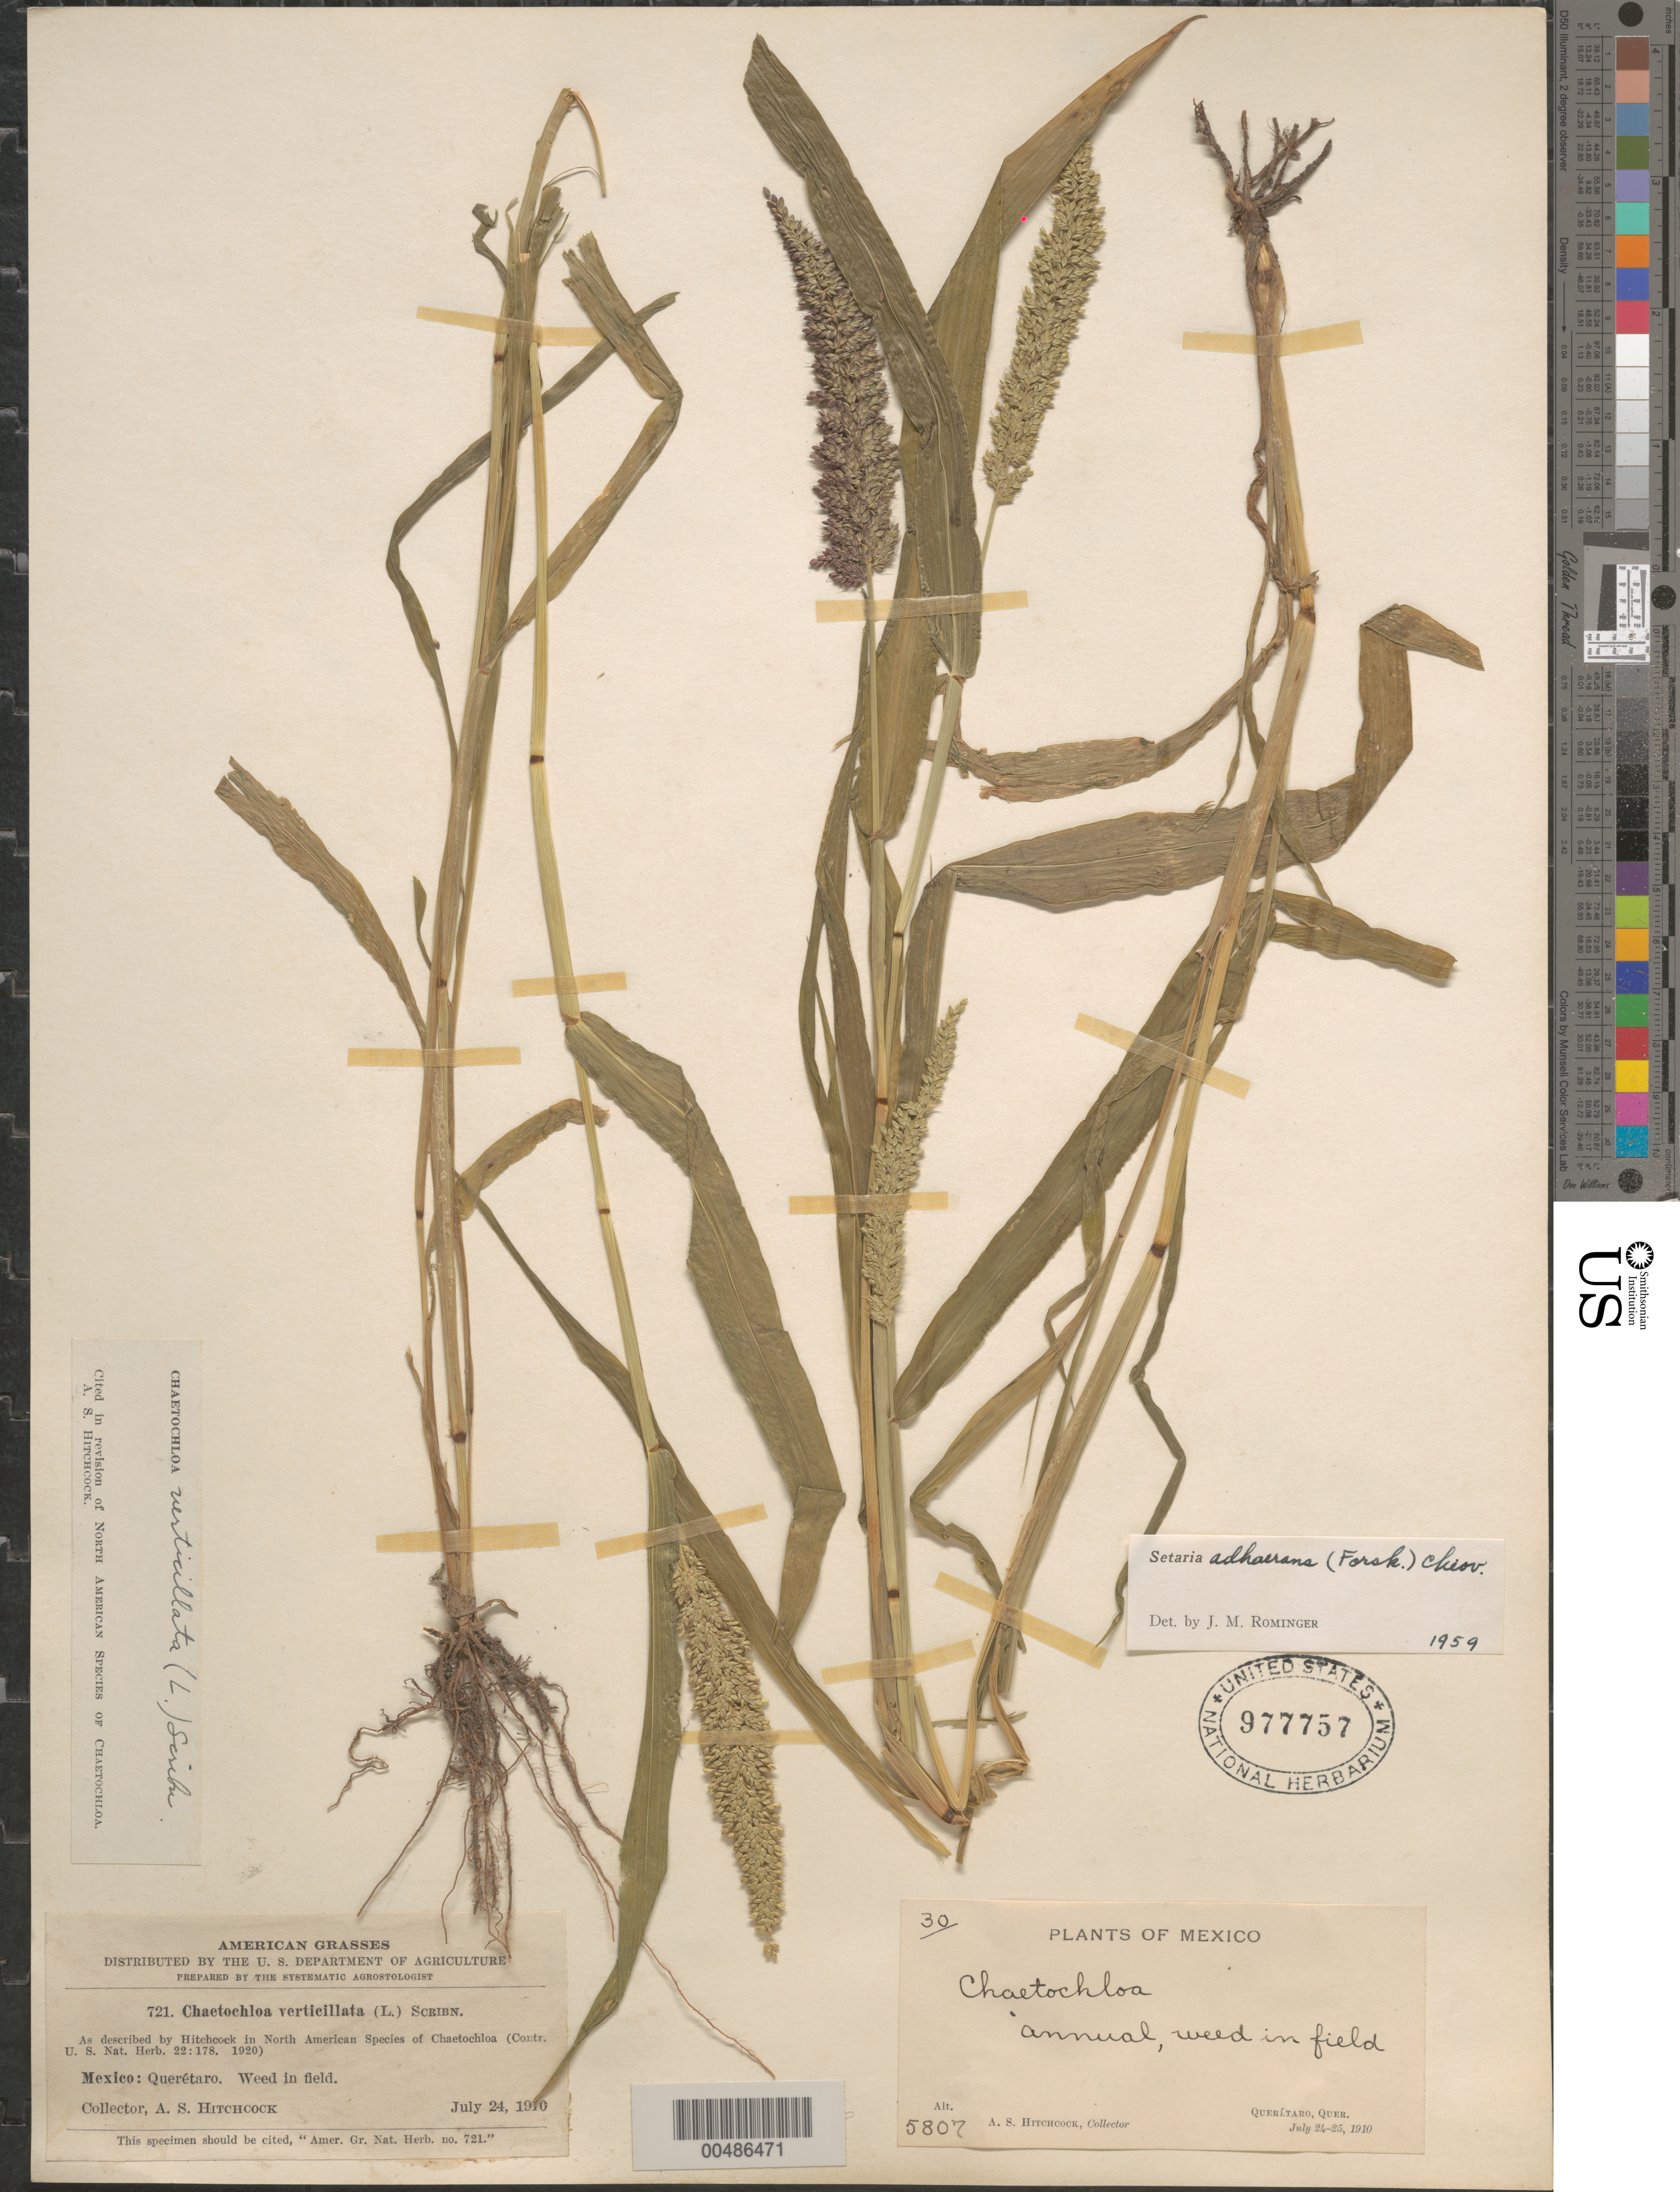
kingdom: Plantae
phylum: Tracheophyta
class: Liliopsida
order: Poales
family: Poaceae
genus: Setaria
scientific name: Setaria adhaerens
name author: (Forssk.) Chiov.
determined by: Rominger, J. M.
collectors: A. S. Hitchcock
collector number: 5807/721/30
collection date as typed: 24 Jul 1910 to 25 Jul 1910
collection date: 1910-07-24/1910-07-25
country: Mexico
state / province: Querétaro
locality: Querétaro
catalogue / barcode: US 977757